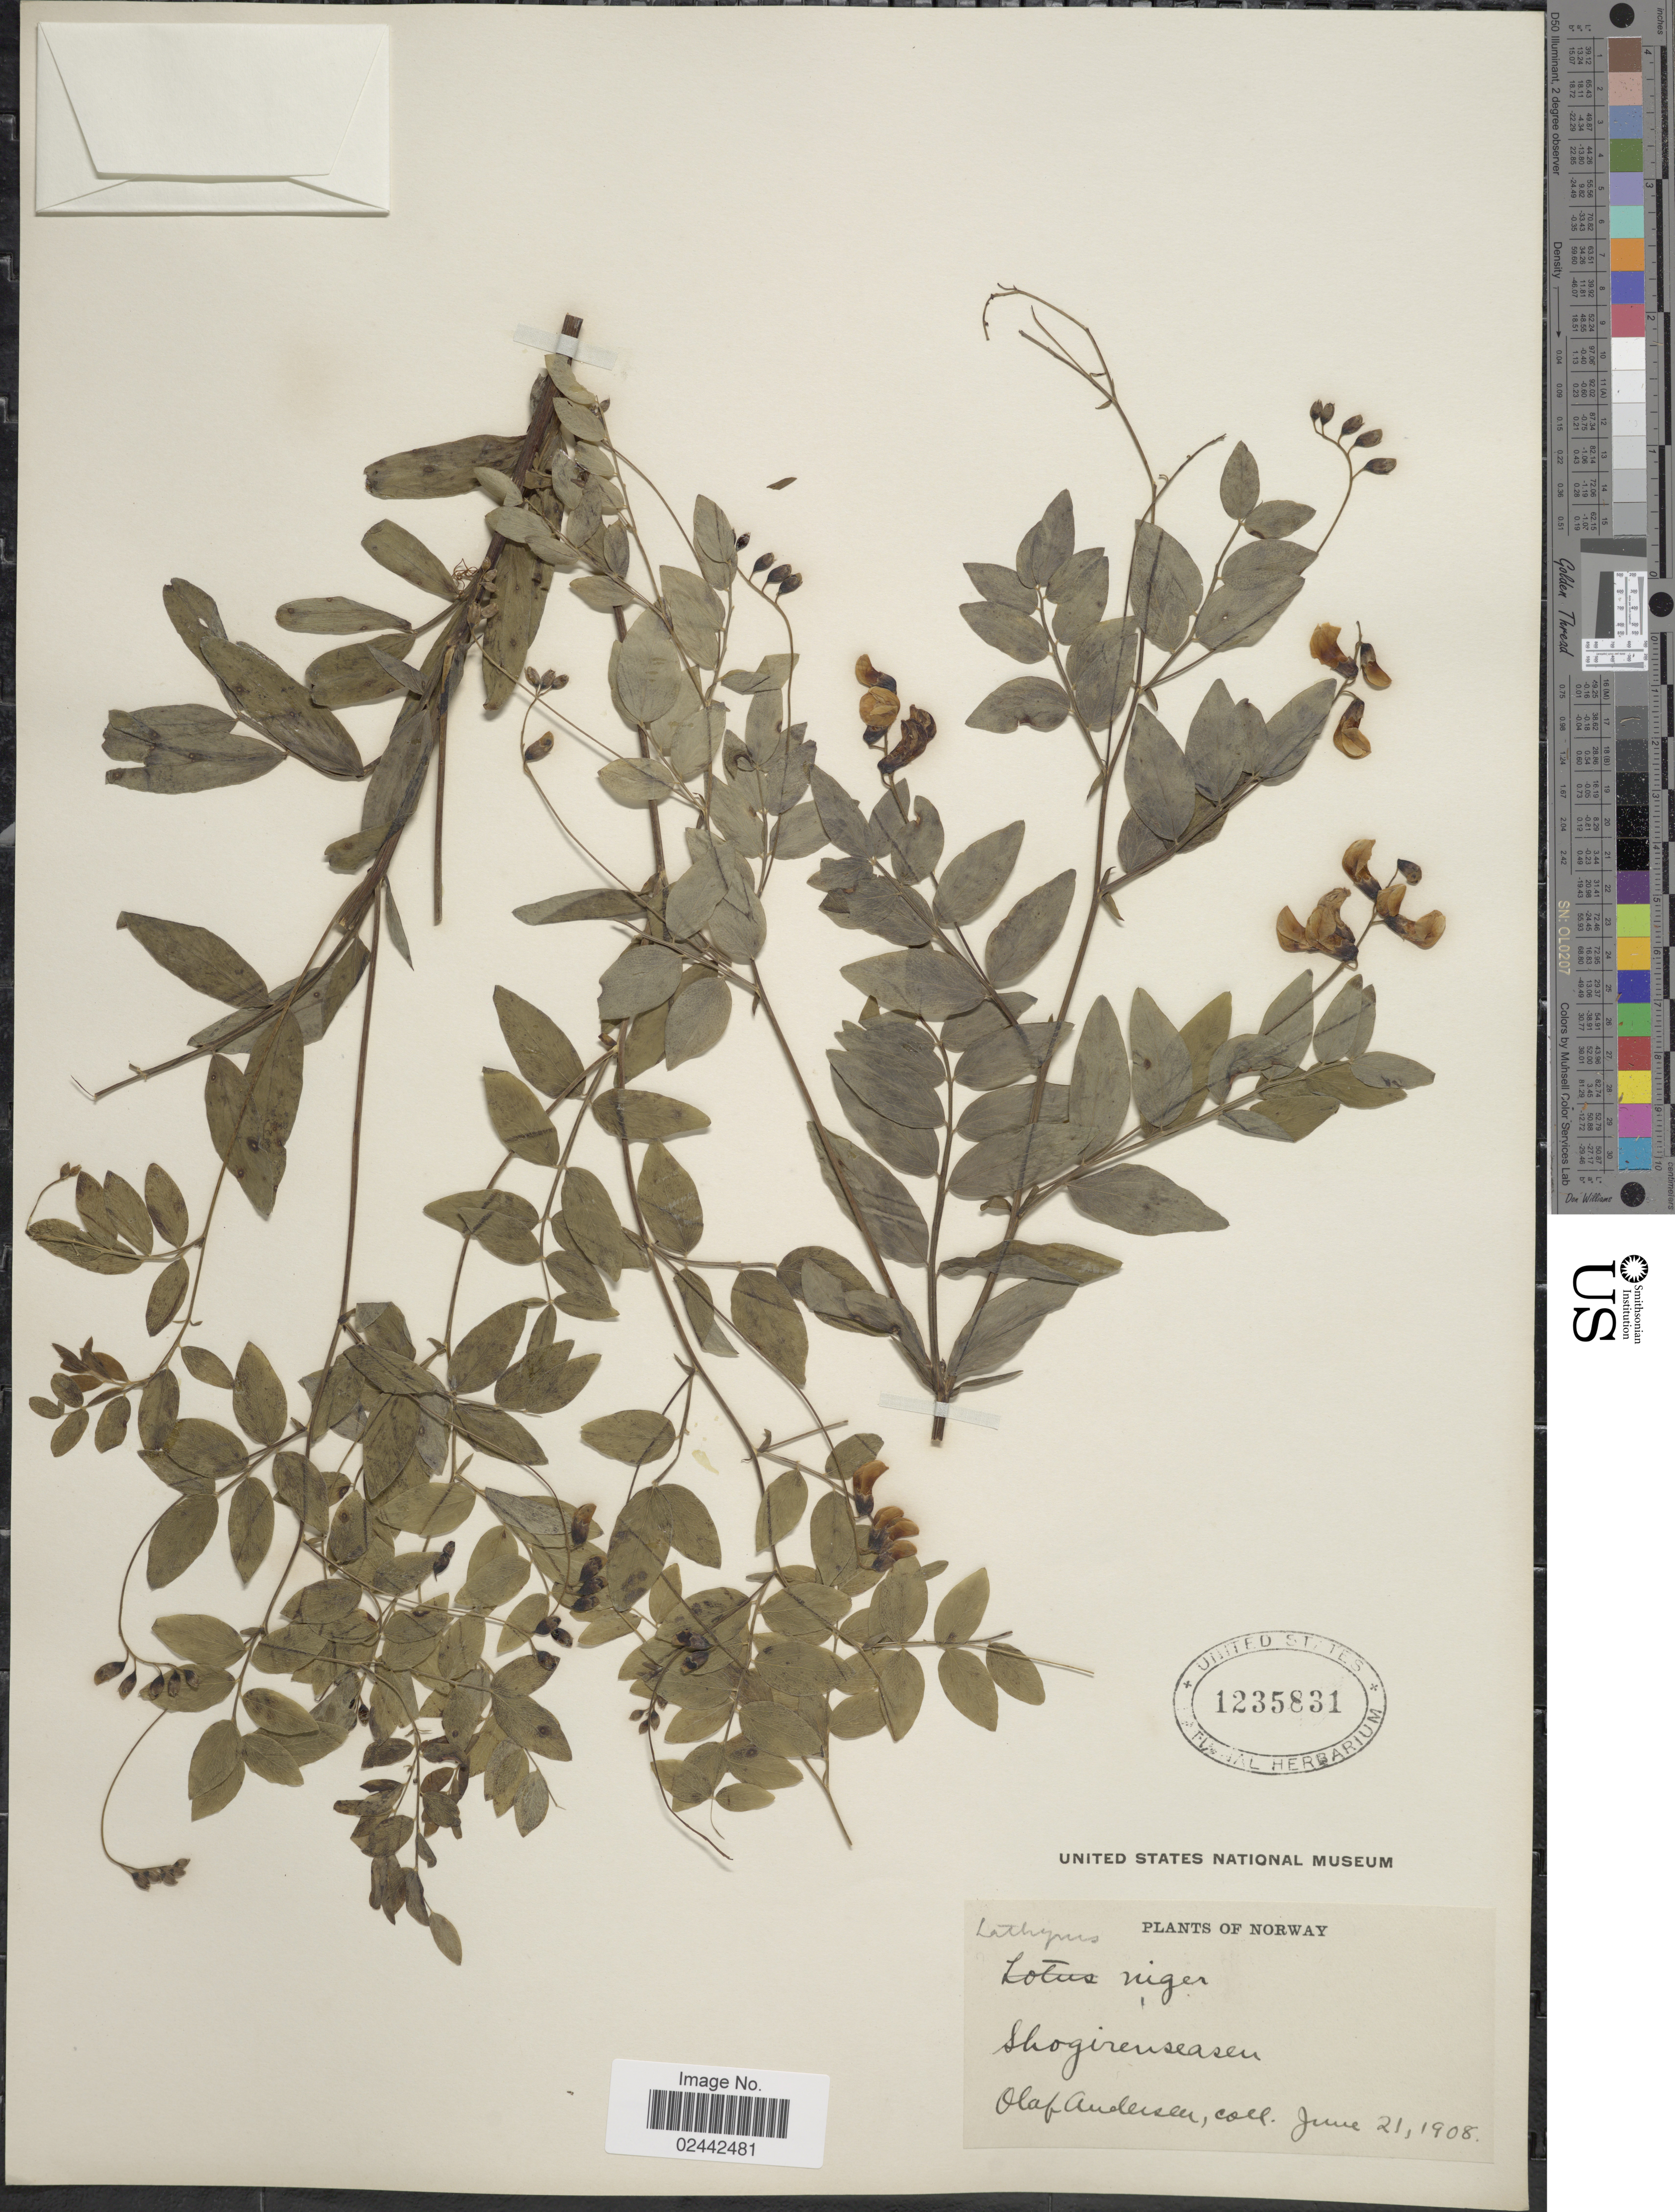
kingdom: Plantae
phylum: Tracheophyta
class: Magnoliopsida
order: Fabales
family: Fabaceae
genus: Lathyrus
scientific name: Lathyrus niger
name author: (L.) Bernh.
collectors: O. Anderson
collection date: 1908-06-21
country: Norway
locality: Norway. Shogireuseasen [interpreted].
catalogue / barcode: US 1235831